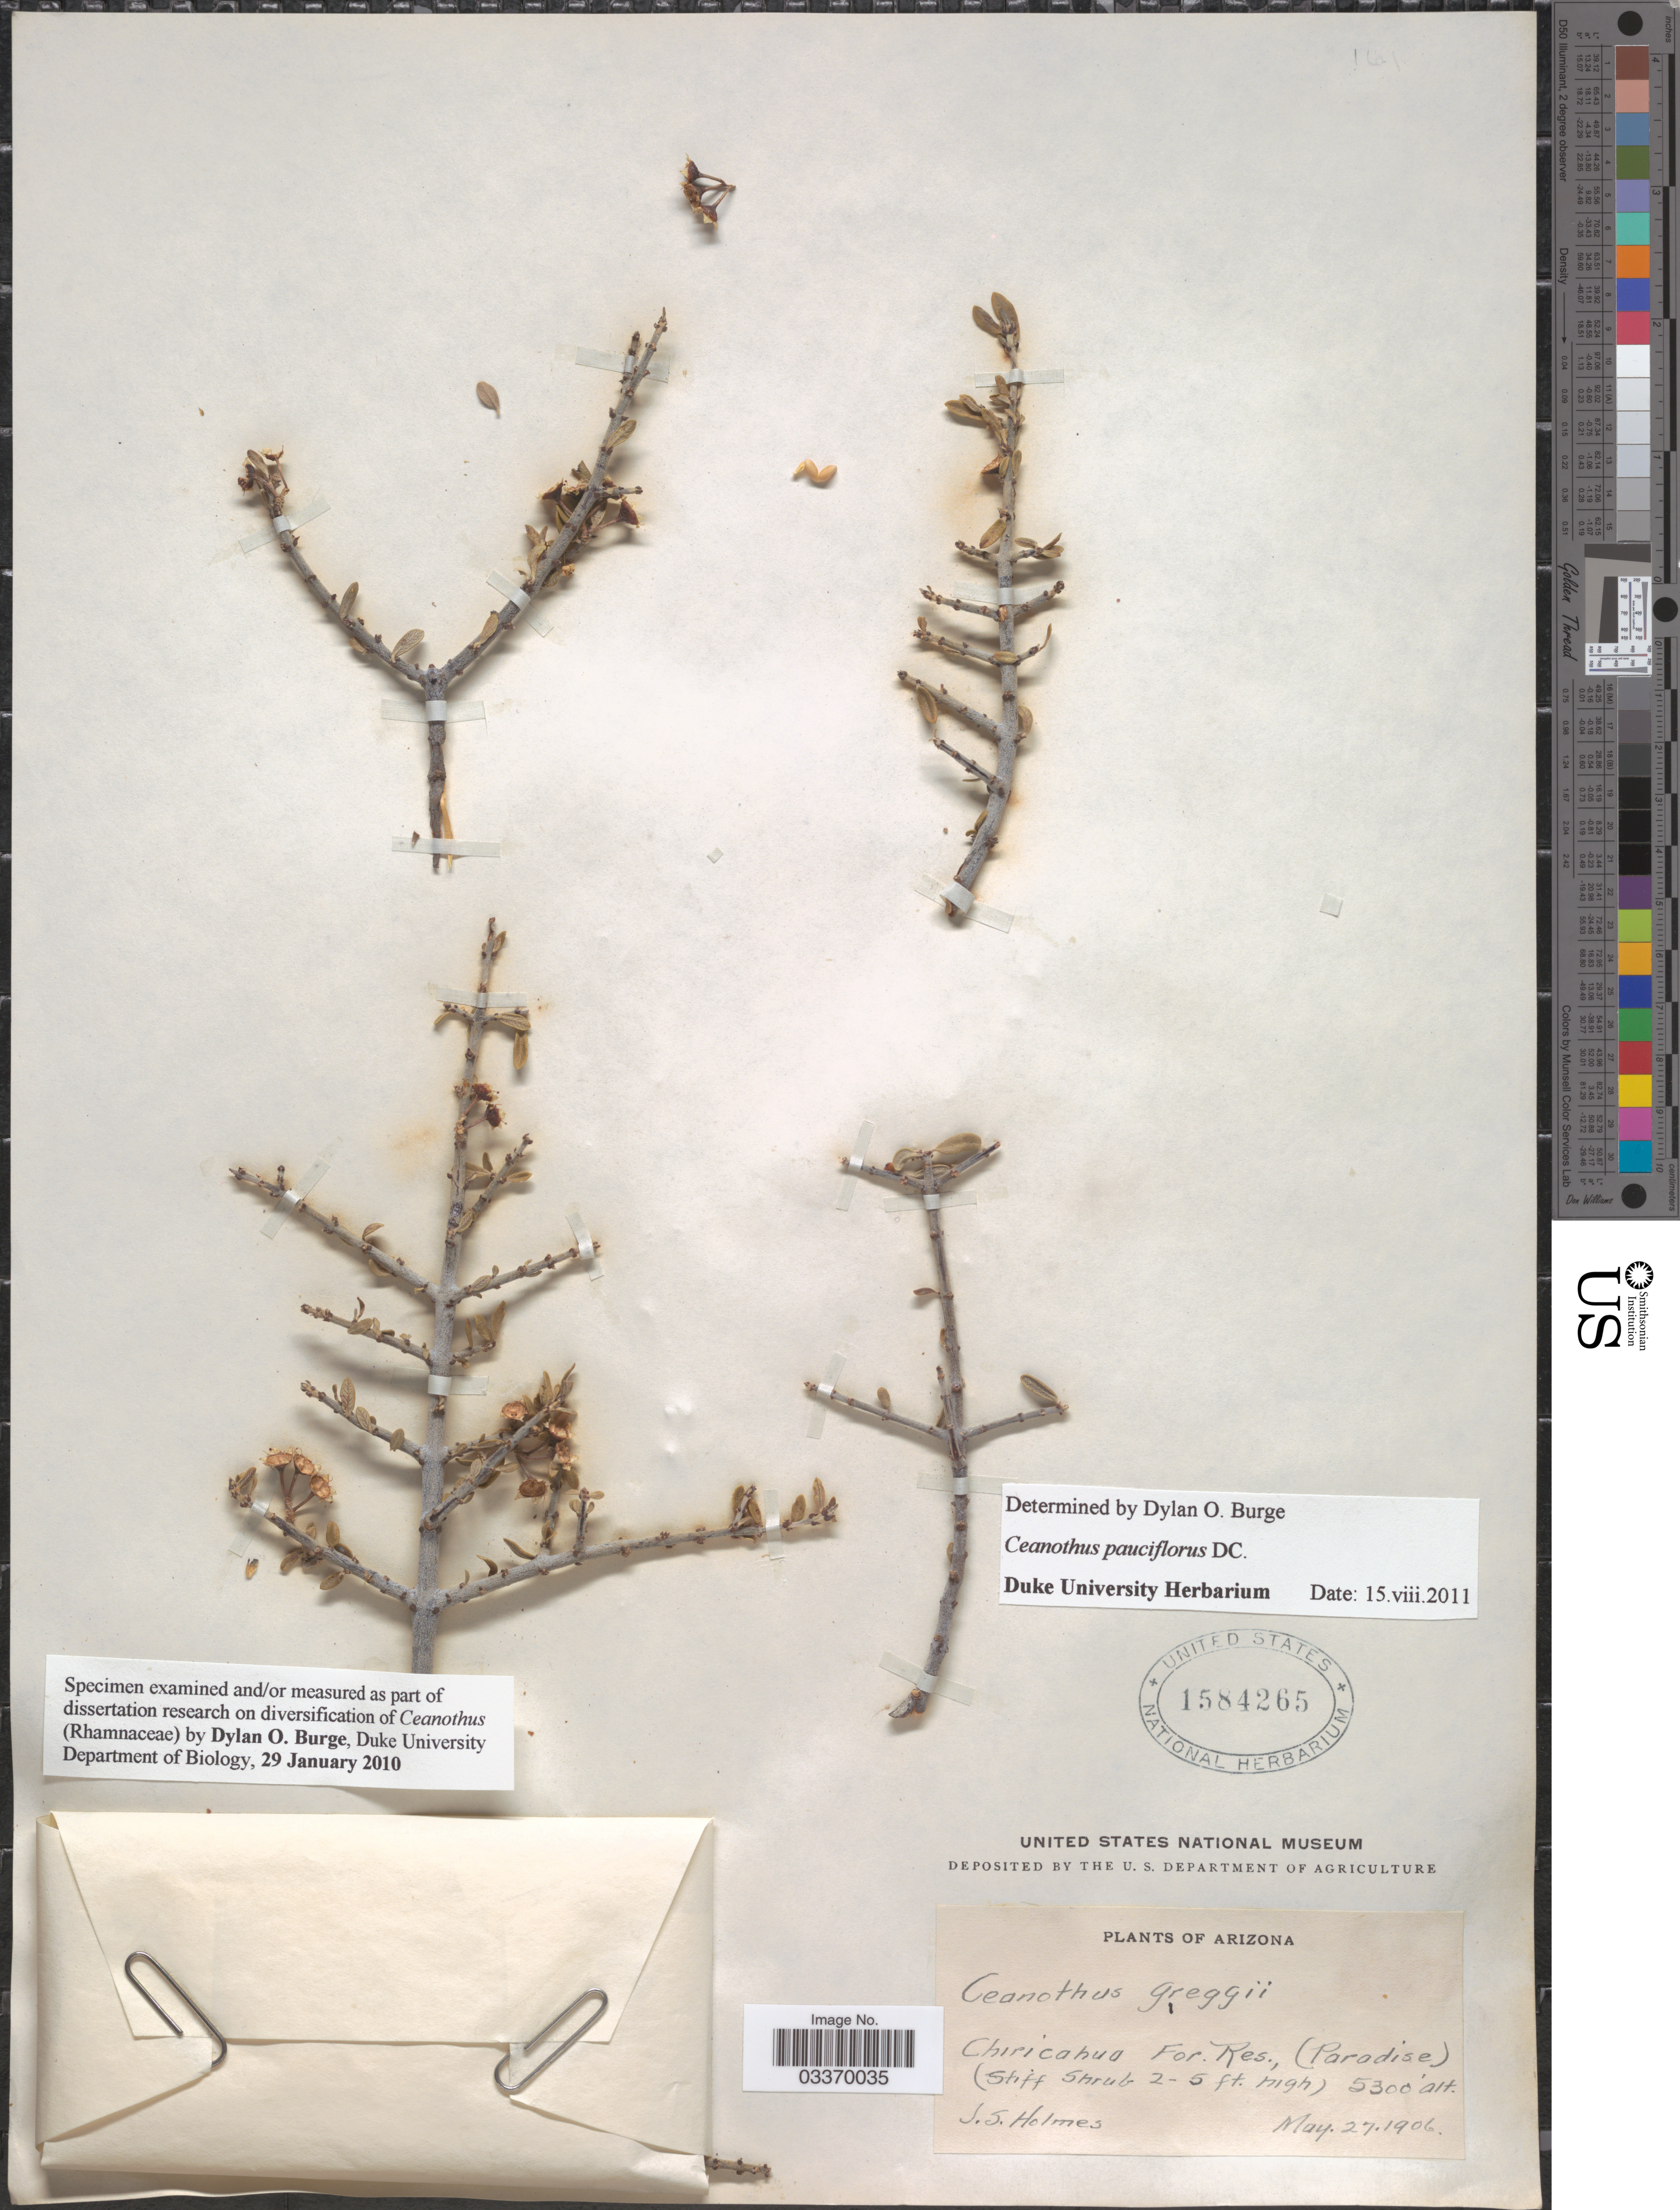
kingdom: Plantae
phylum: Tracheophyta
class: Magnoliopsida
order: Rosales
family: Rhamnaceae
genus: Ceanothus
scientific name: Ceanothus pauciflorus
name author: DC.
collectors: J. Holmes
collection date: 1906-05-27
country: United States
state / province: Arizona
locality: Chiricahua For. Res., (Paradise).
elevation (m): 1615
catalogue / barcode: US 1584265